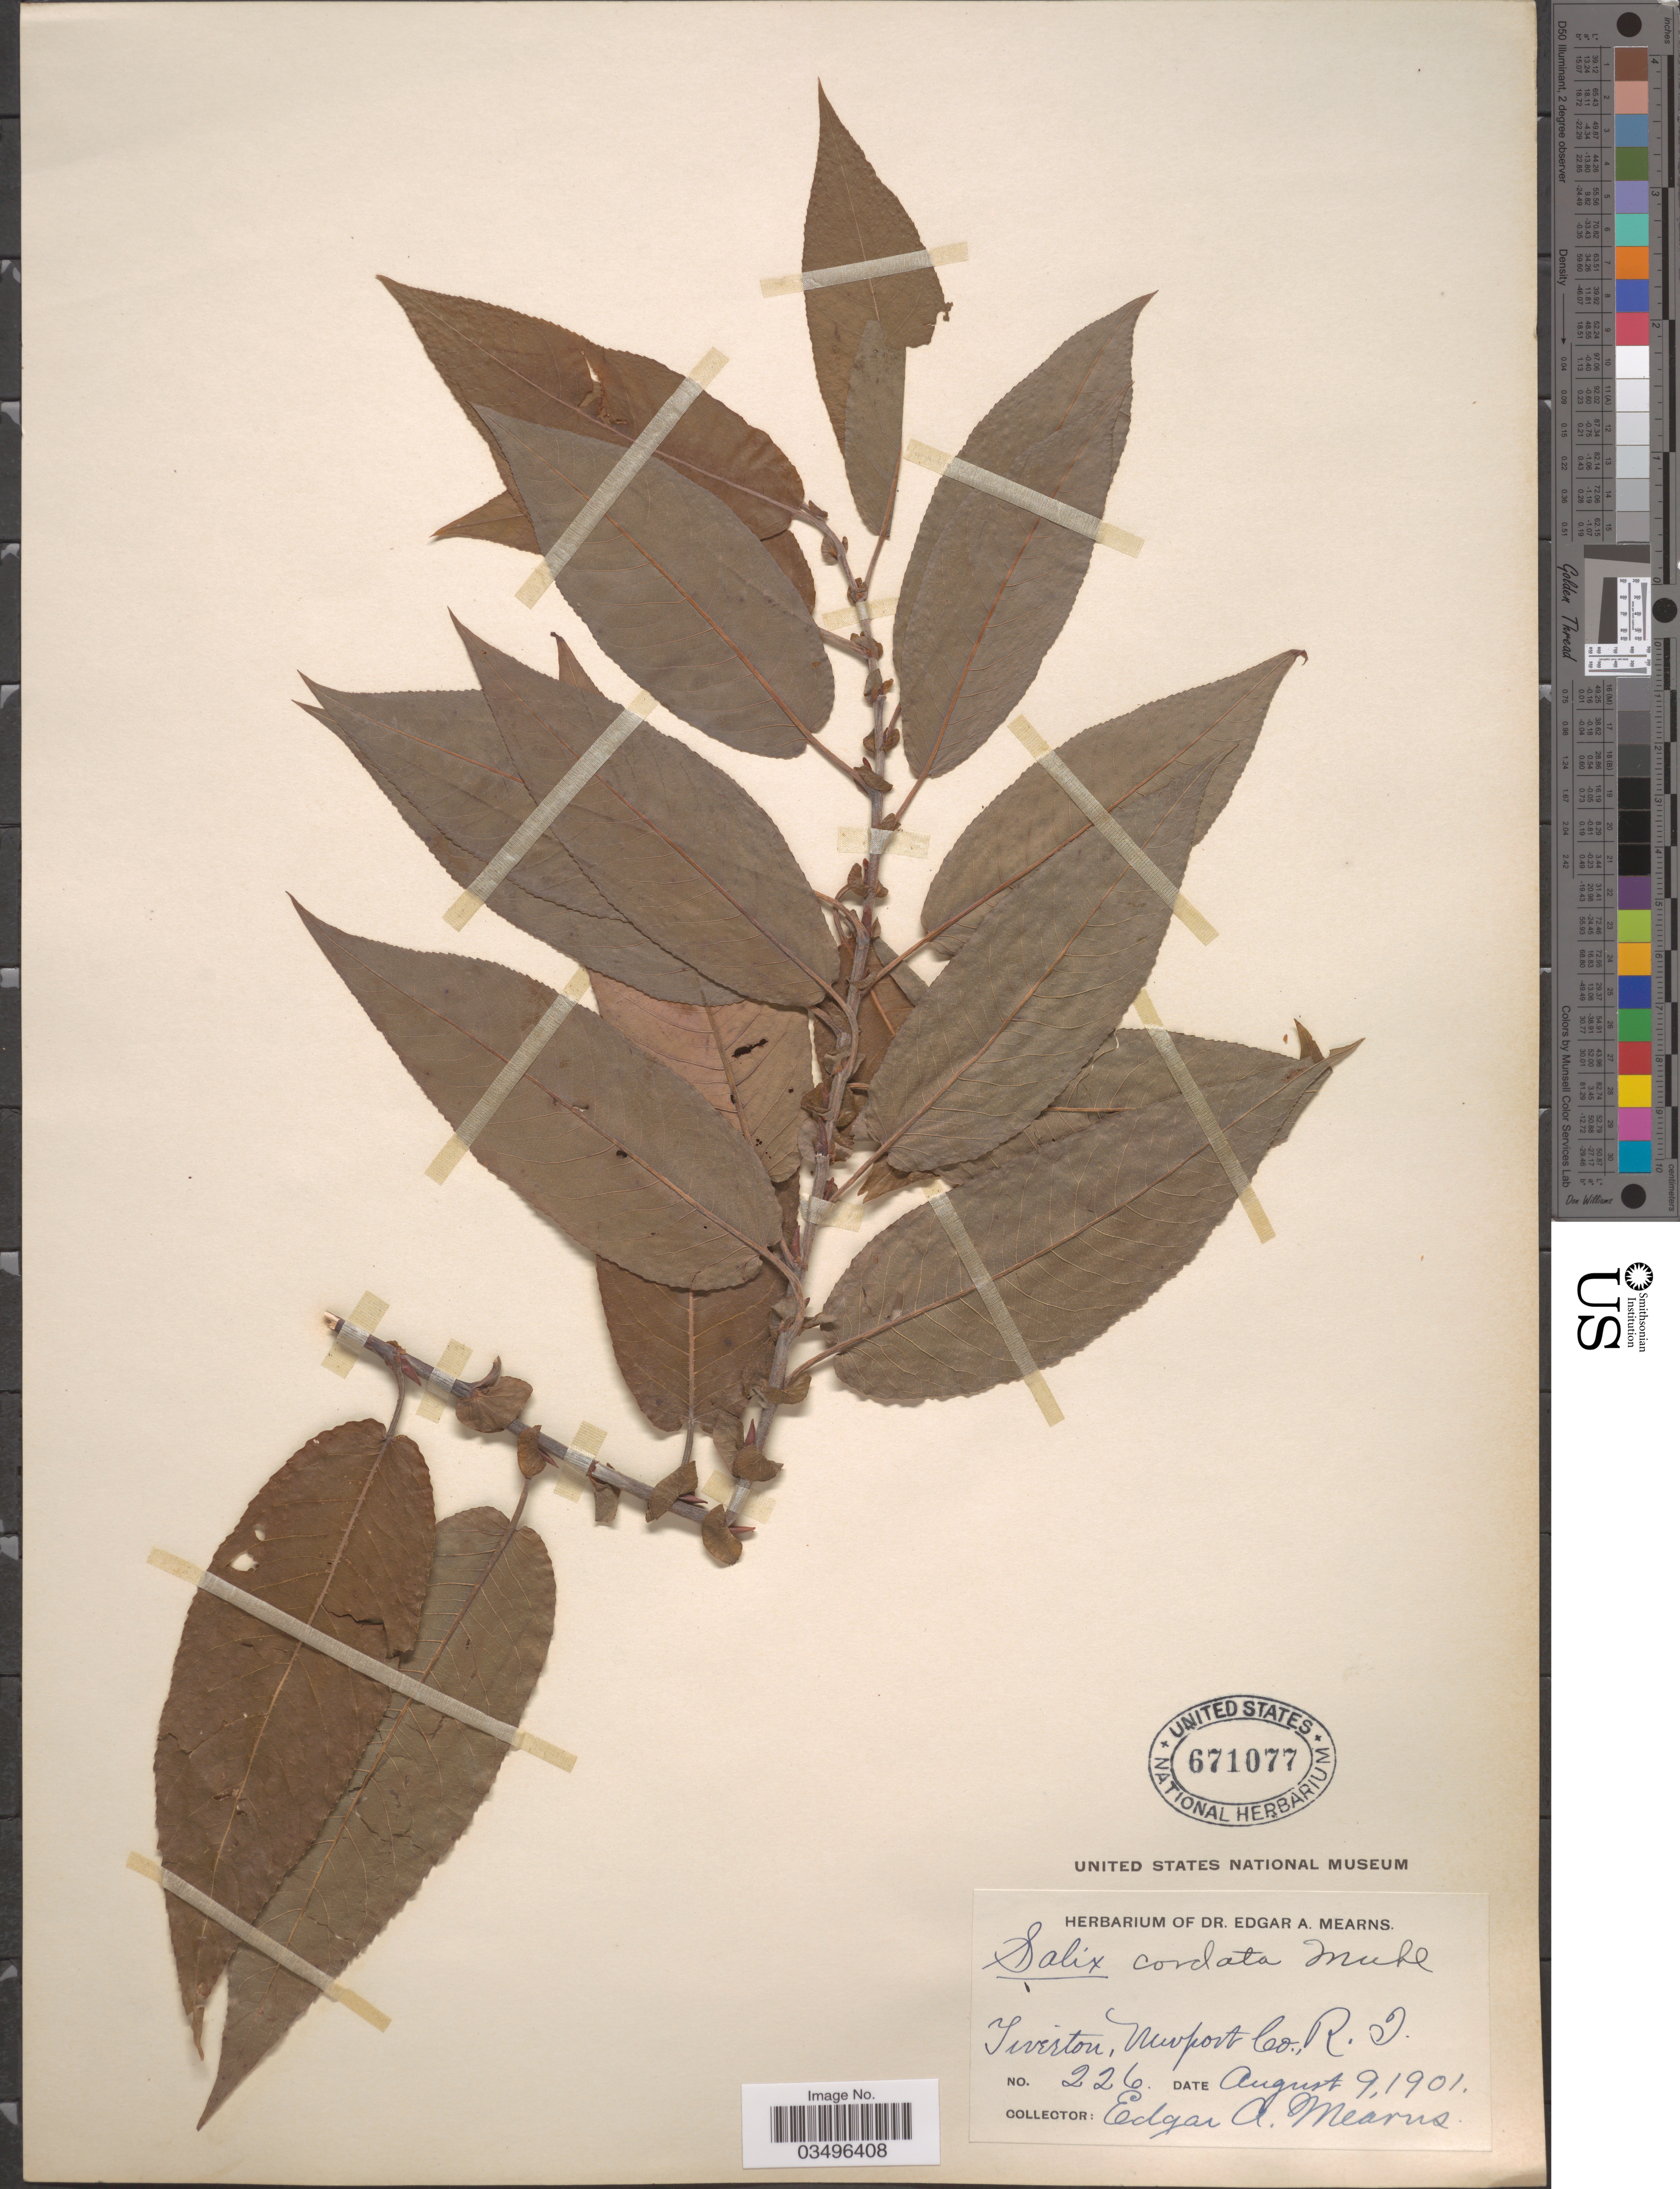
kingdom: Plantae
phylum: Tracheophyta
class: Magnoliopsida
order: Malpighiales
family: Salicaceae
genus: Salix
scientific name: Salix cordata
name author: Michx.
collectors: E. A. Mearns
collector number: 226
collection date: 1901-08-09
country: United States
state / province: Rhode Island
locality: Tiverton, Newport Co.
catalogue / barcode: US 671077